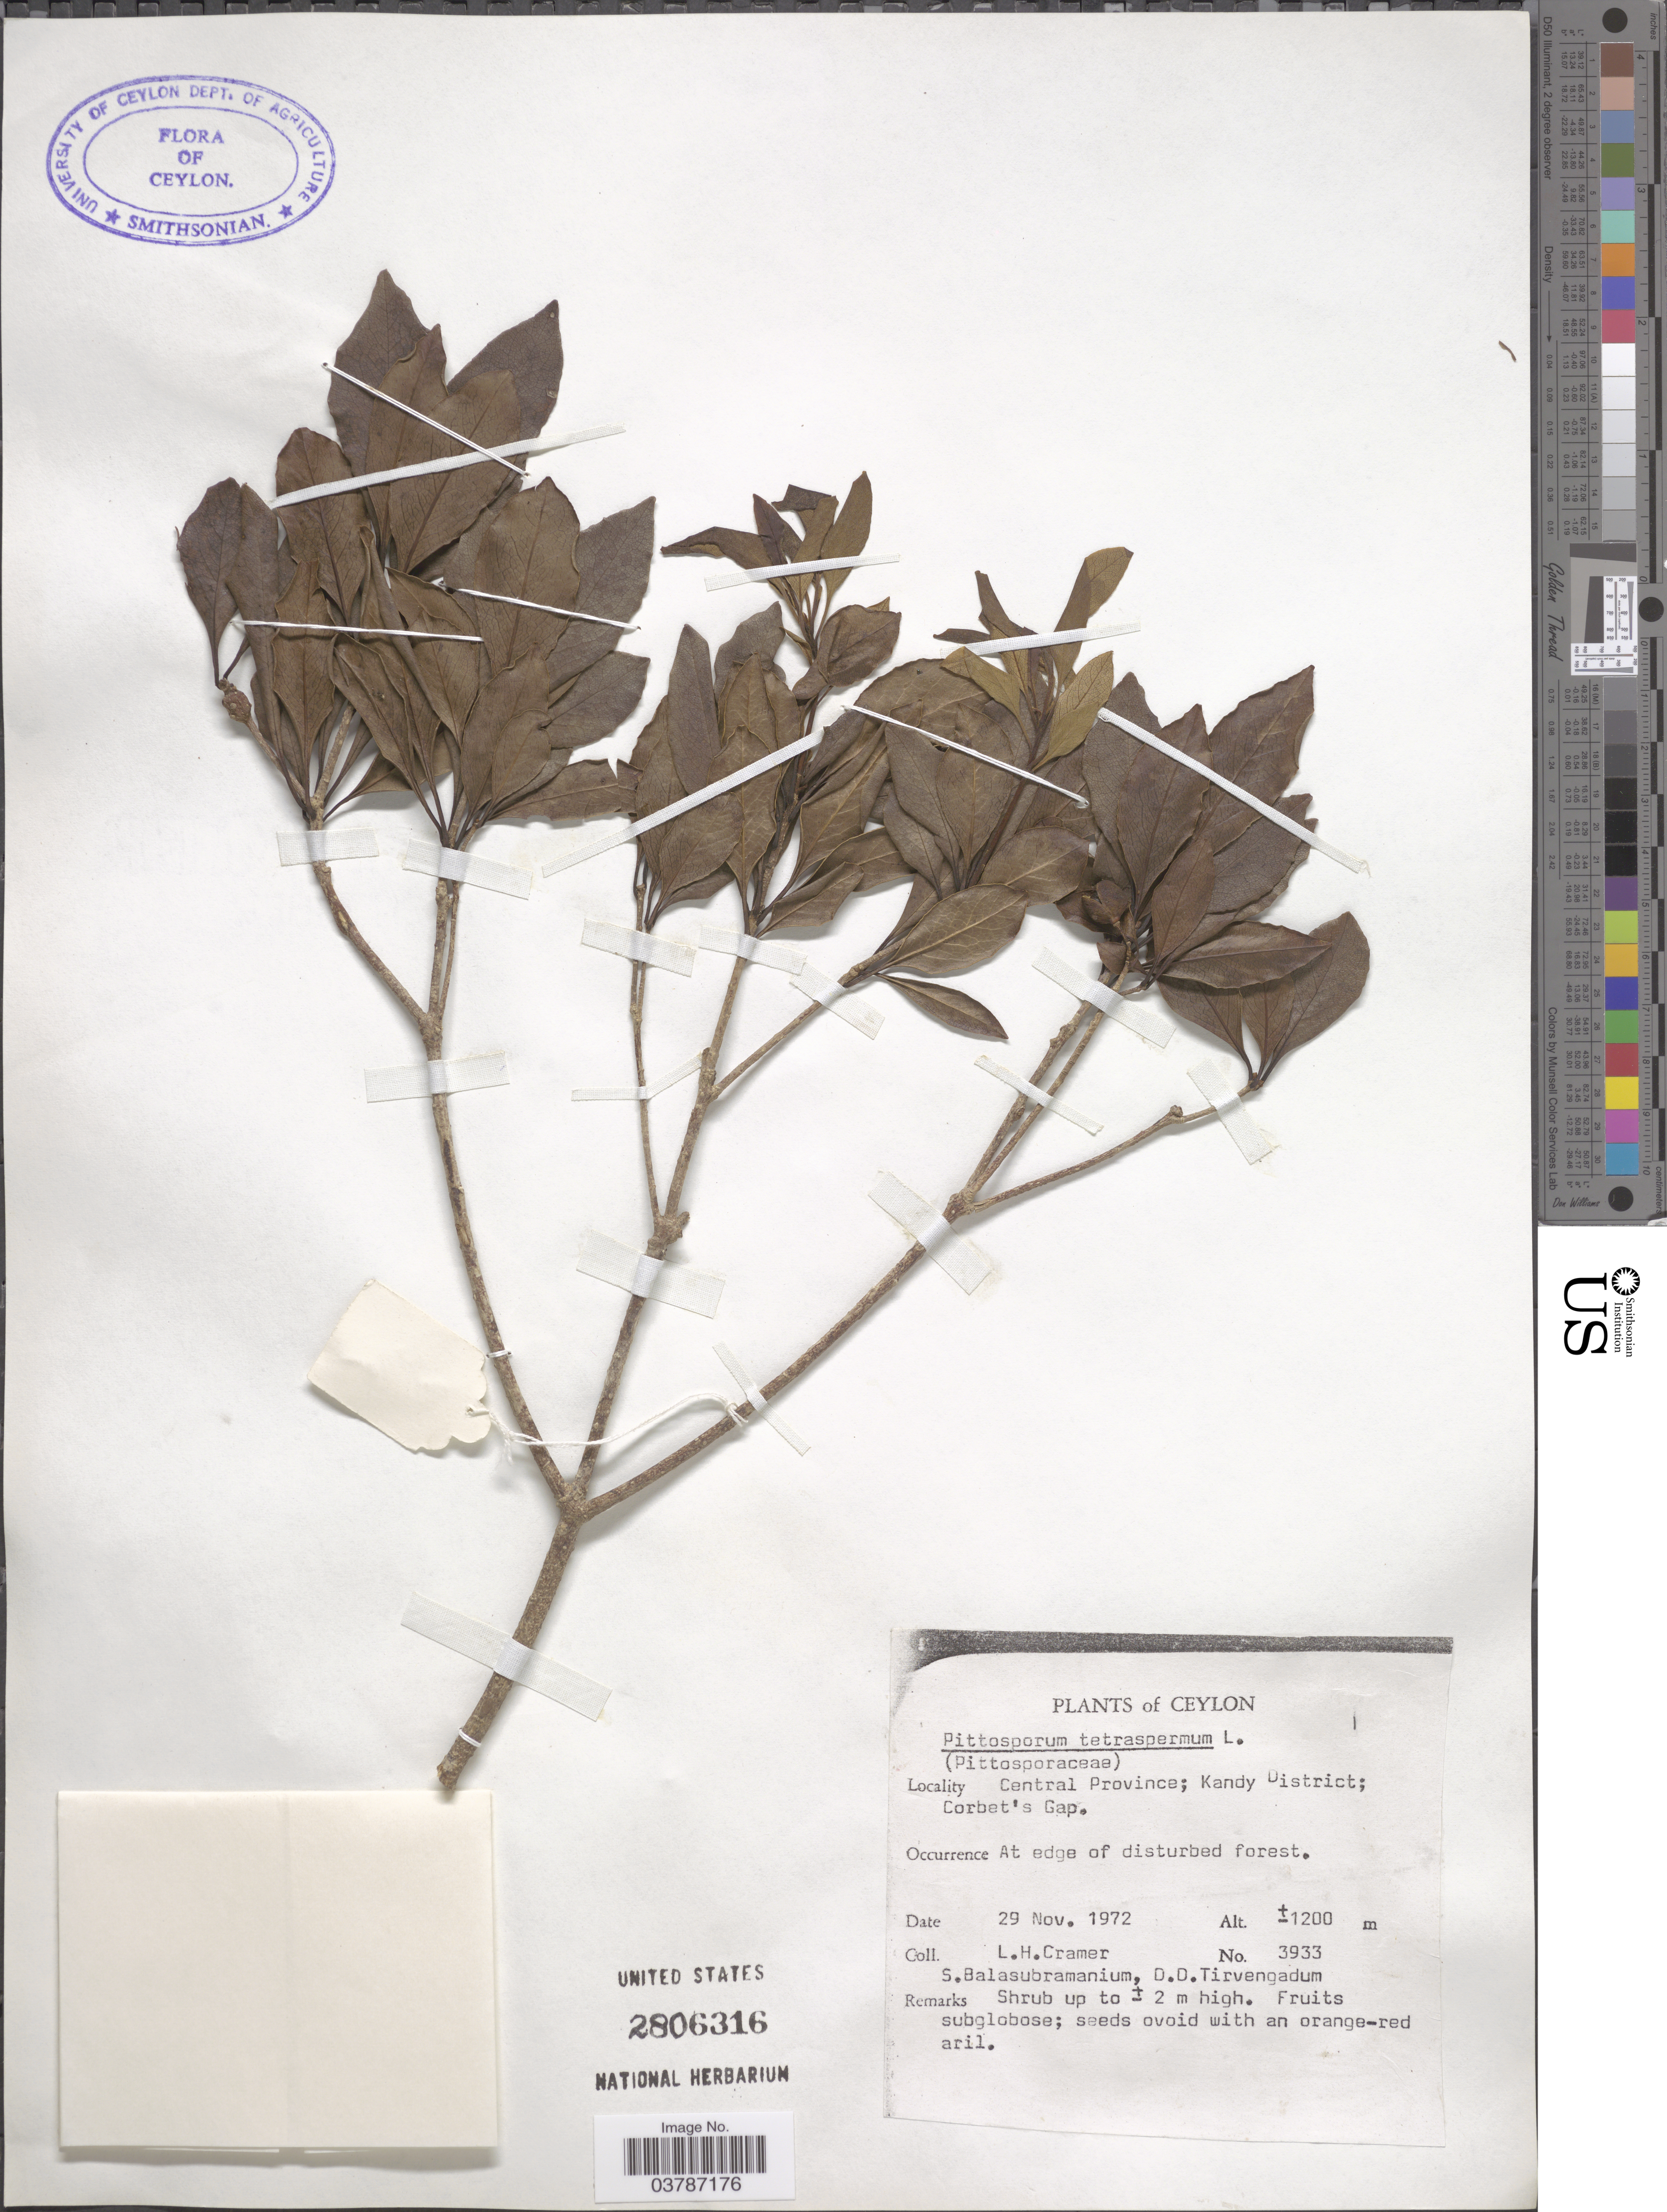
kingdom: Plantae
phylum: Tracheophyta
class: Magnoliopsida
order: Apiales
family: Pittosporaceae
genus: Pittosporum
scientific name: Pittosporum tetraspermum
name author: Wight & Arn.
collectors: L. H. Cramer, S. Balasubramanium & D. Tirvengadum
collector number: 3933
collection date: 1972-11-29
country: Sri Lanka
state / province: Central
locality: Ceylon. Kandy District; Corbet's Gap.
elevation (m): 1200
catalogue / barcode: US 2806316